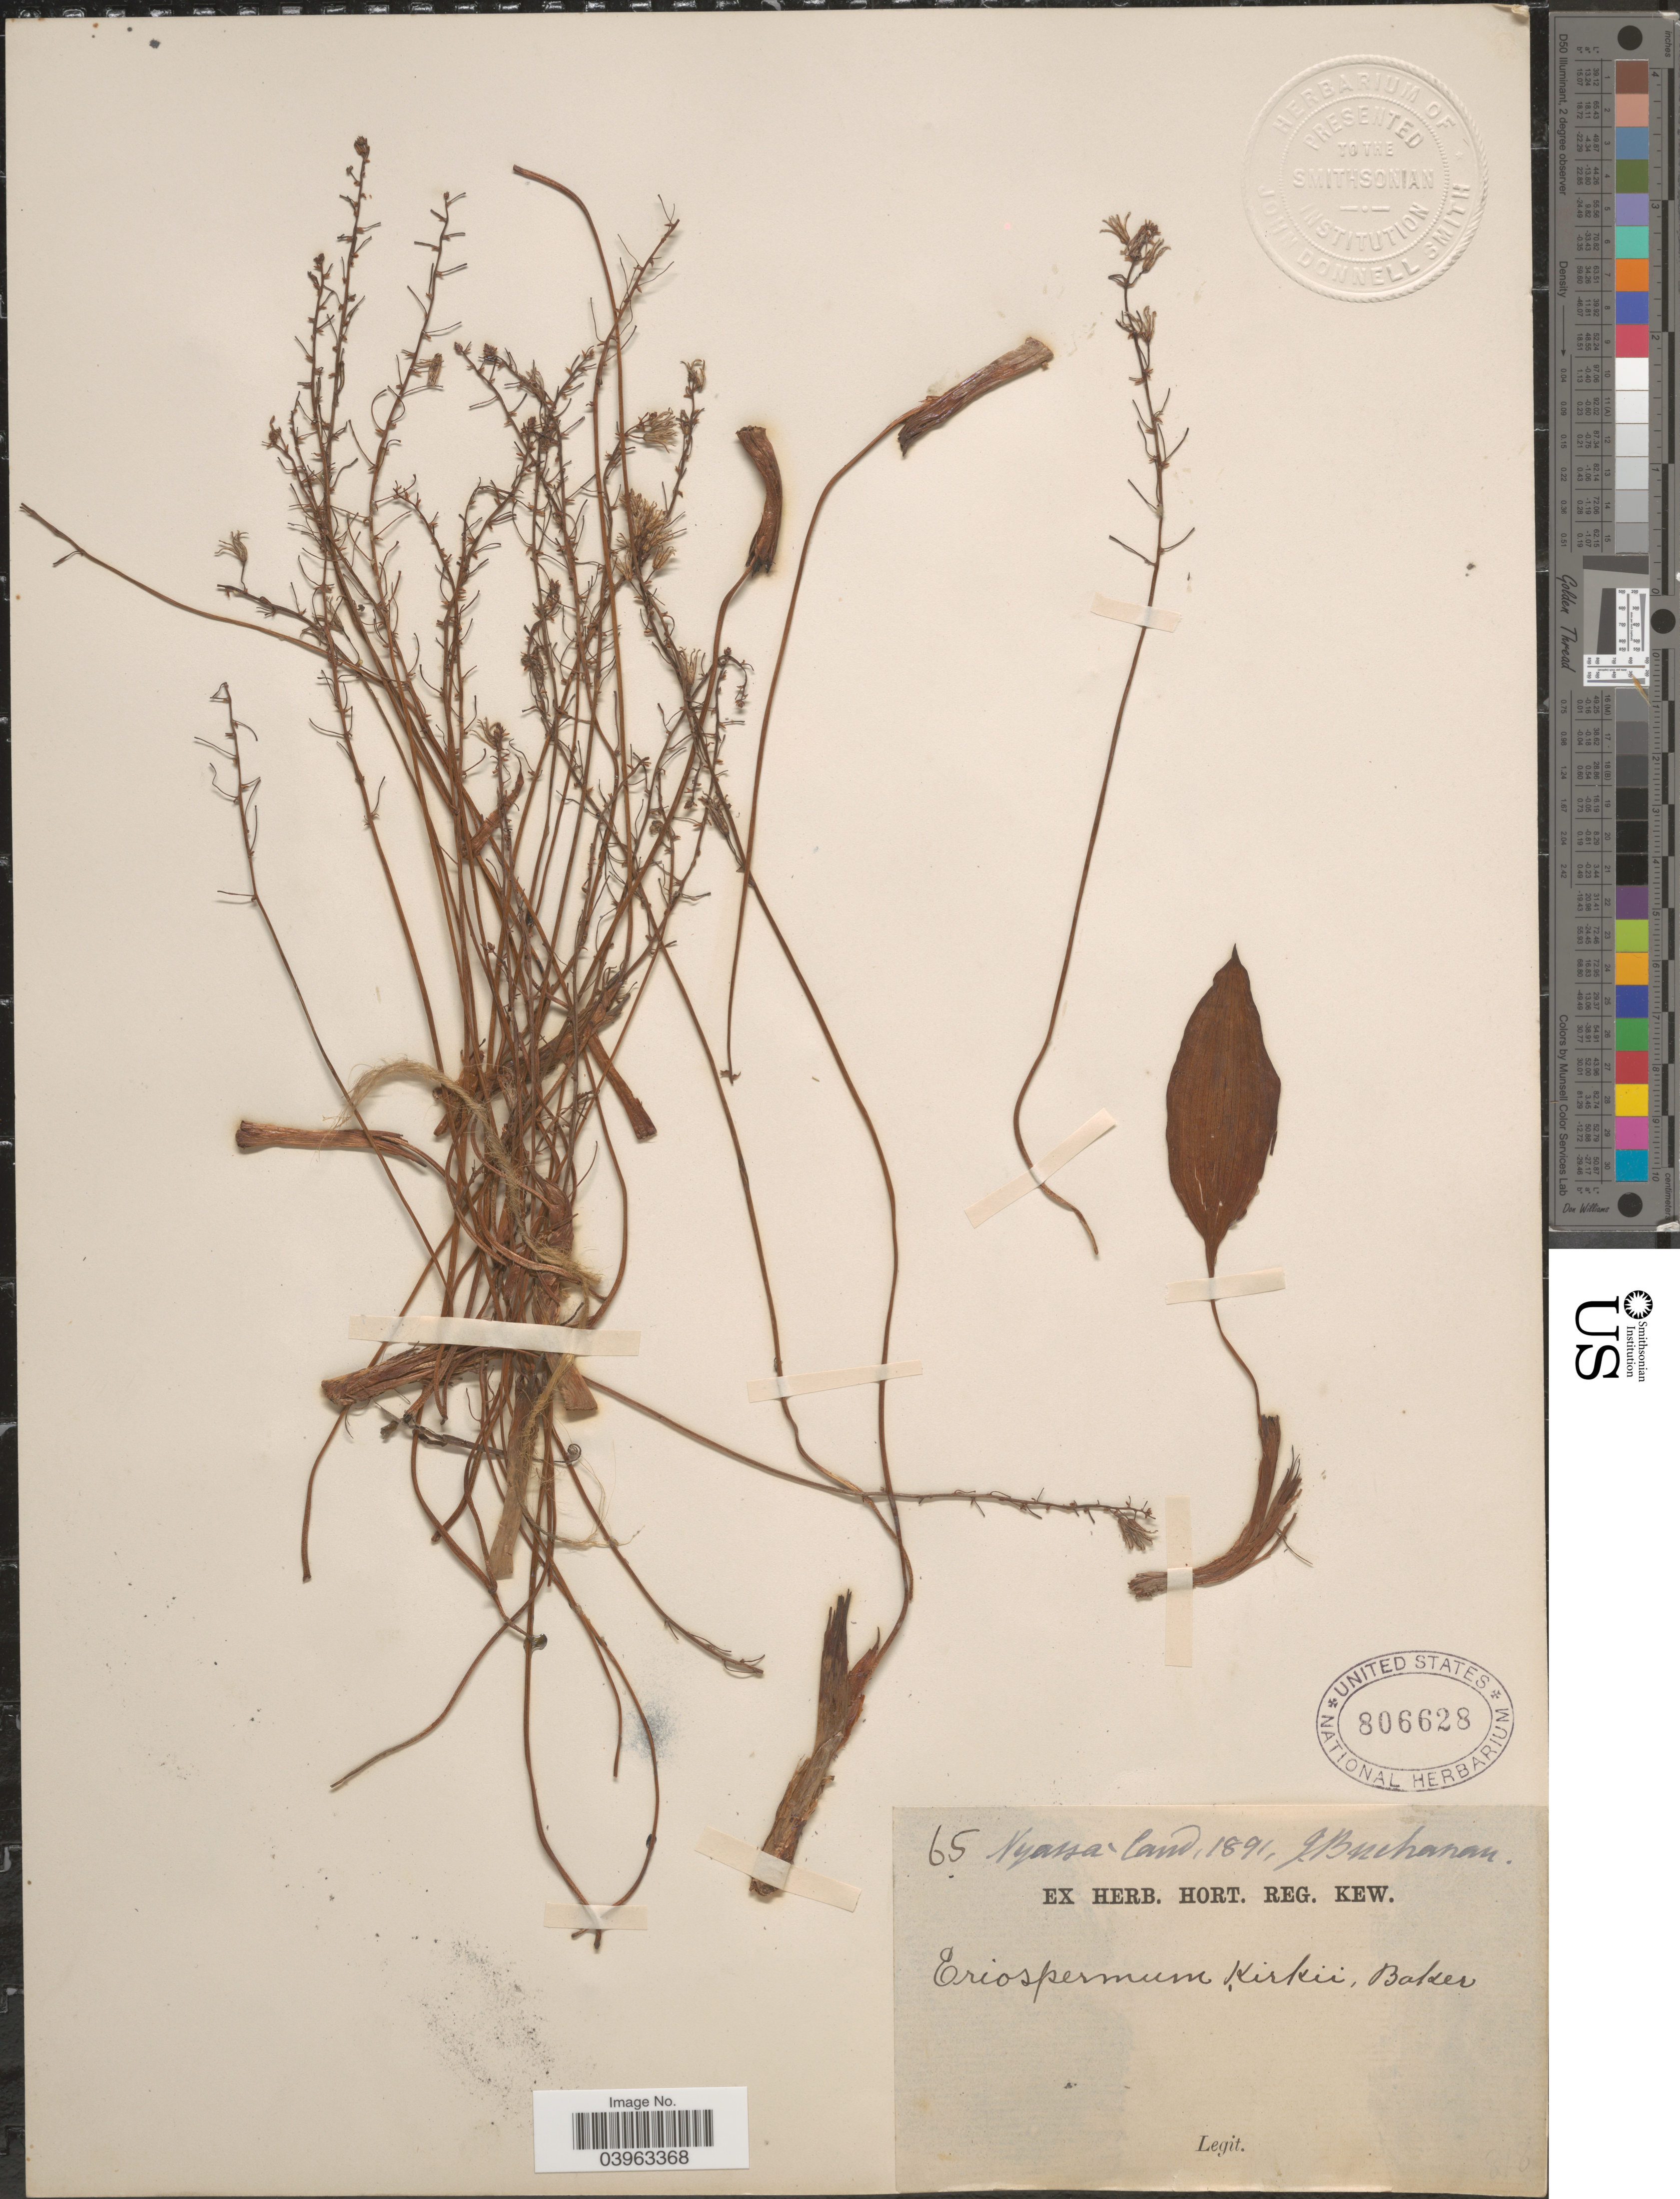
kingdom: Plantae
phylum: Tracheophyta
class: Liliopsida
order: Asparagales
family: Asparagaceae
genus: Eriospermum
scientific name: Eriospermum kirkii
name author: Baker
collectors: J. Buchanan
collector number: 65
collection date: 1891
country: Malawi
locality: Nyassa-land.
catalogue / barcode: US 806628